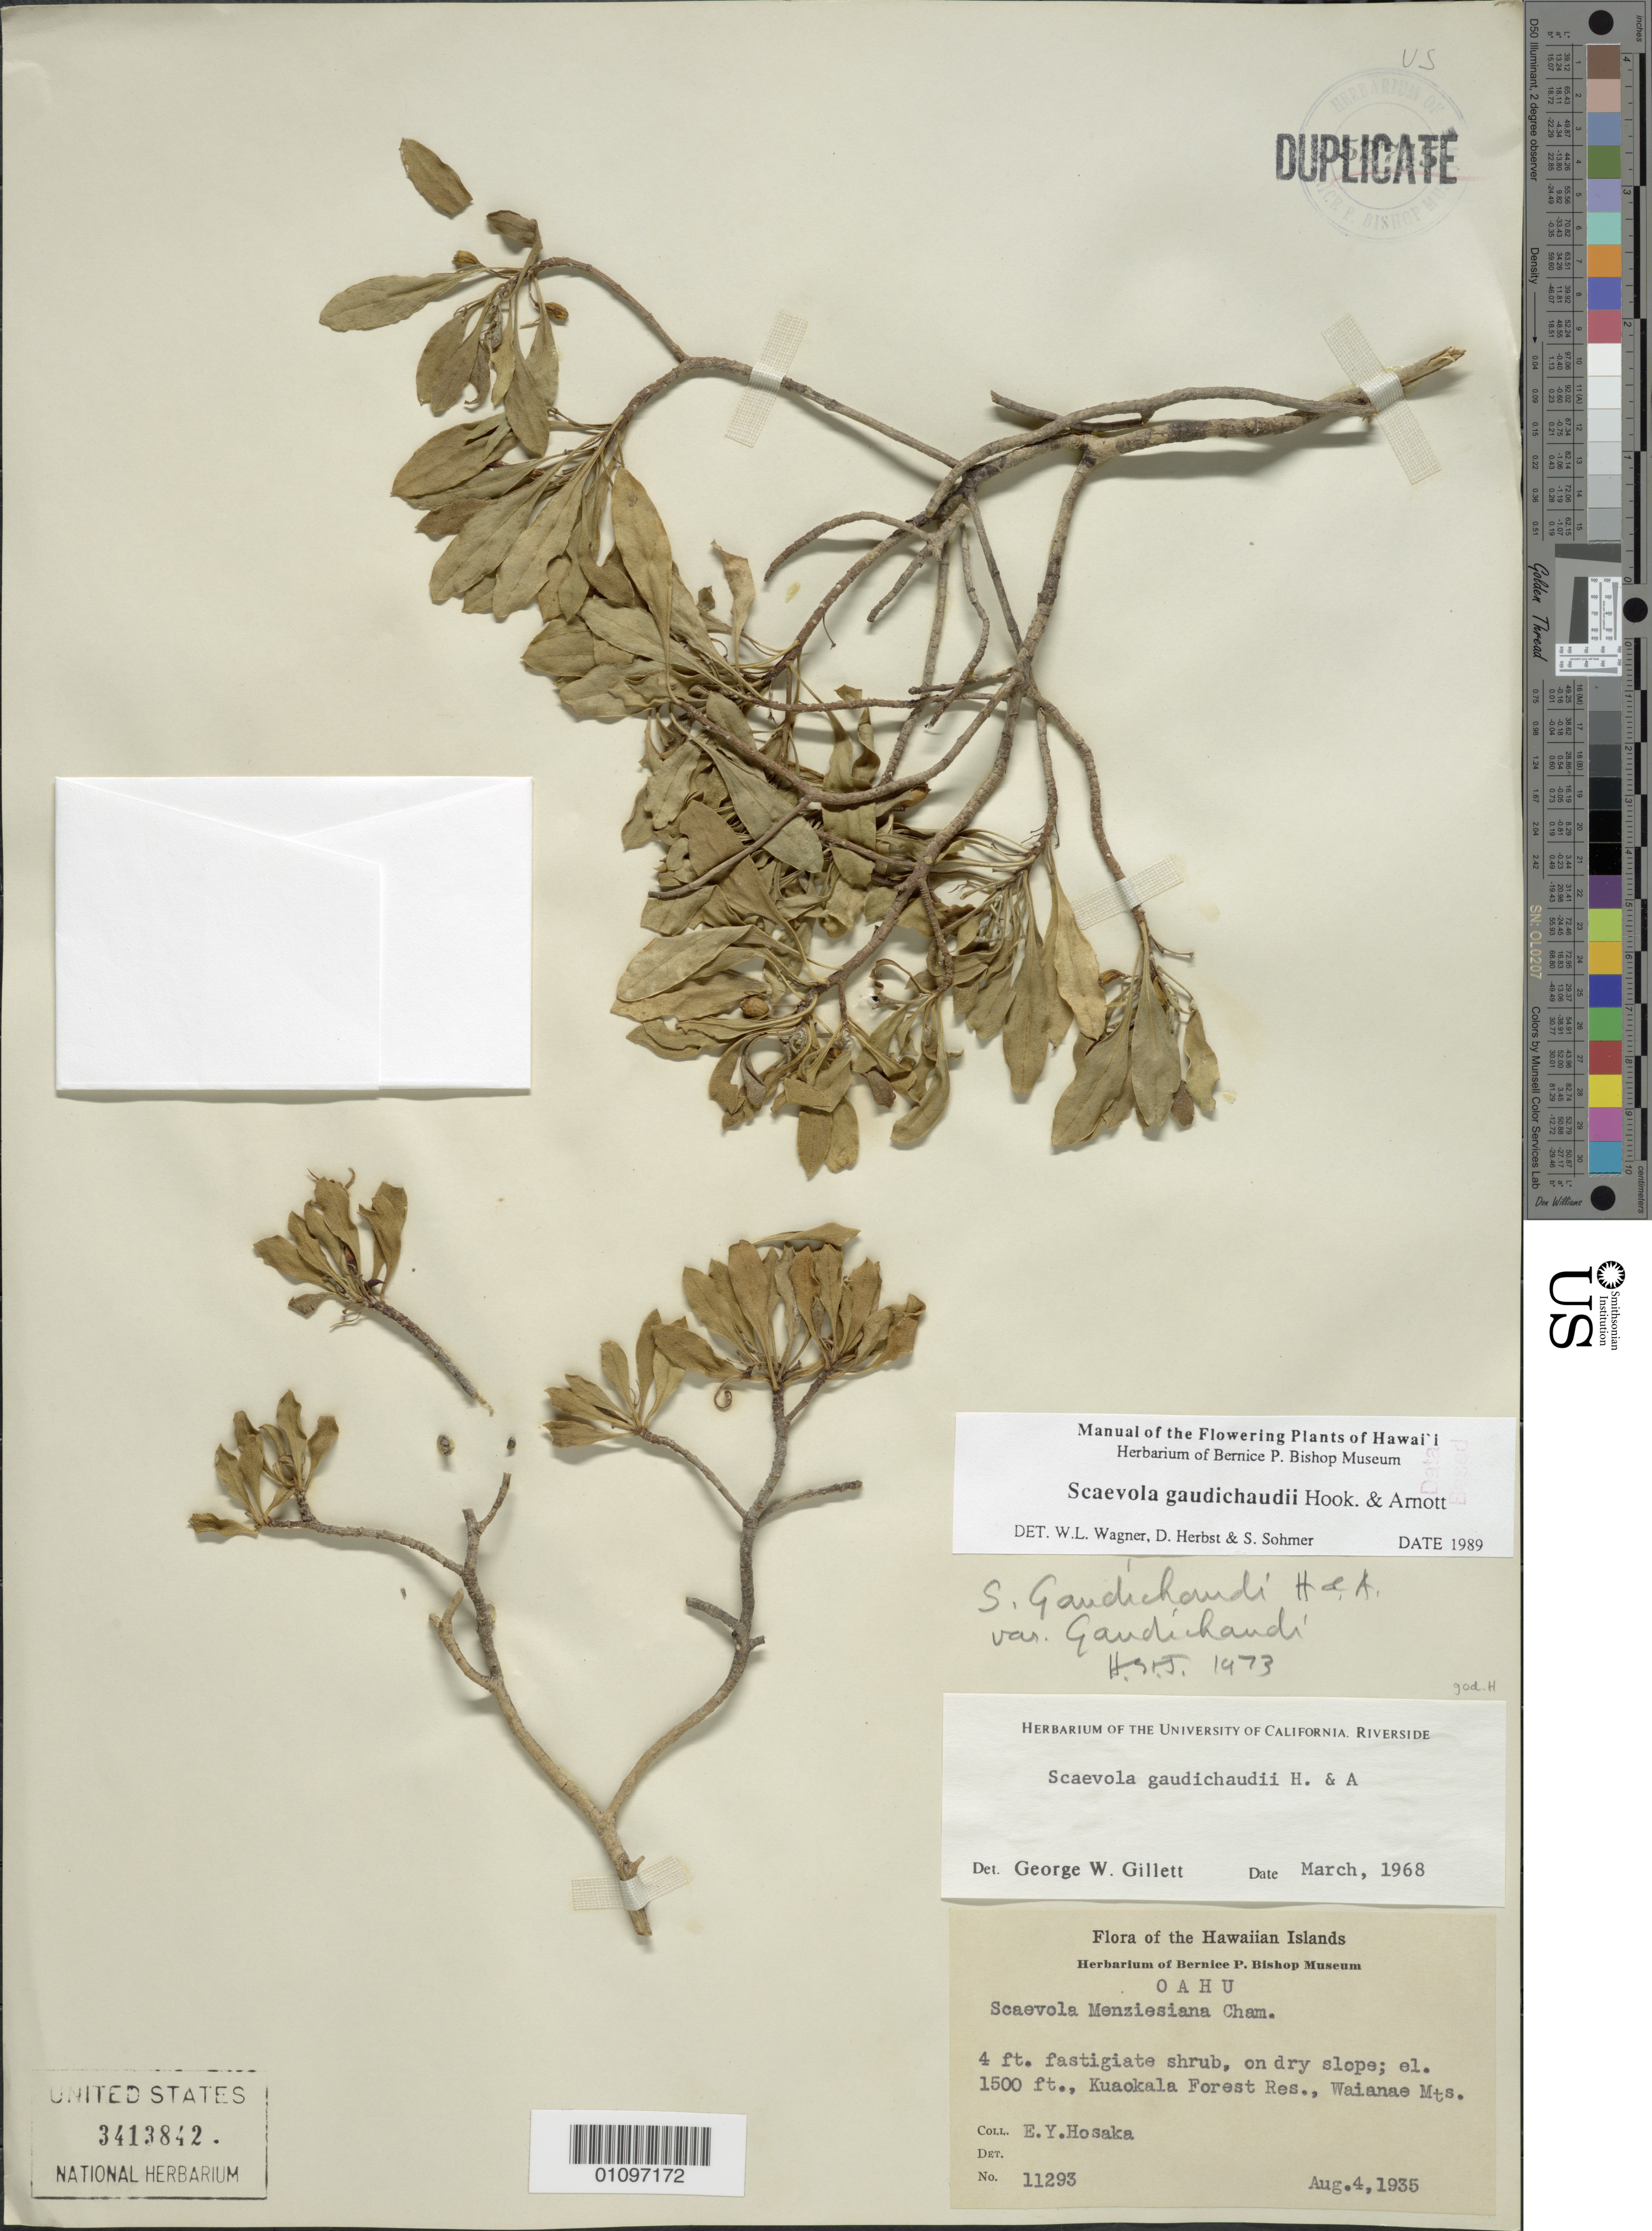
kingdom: Plantae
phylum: Tracheophyta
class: Magnoliopsida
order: Asterales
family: Goodeniaceae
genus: Scaevola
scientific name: Scaevola gaudichaudiana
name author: Cham.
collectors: E. Y. Hosaka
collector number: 11293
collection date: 1935-08-04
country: United States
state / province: Hawaii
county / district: Honolulu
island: Oahu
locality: Waianae Mts., Kuaokala forest Reserve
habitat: dry slope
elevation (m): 457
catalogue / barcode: US 3413842